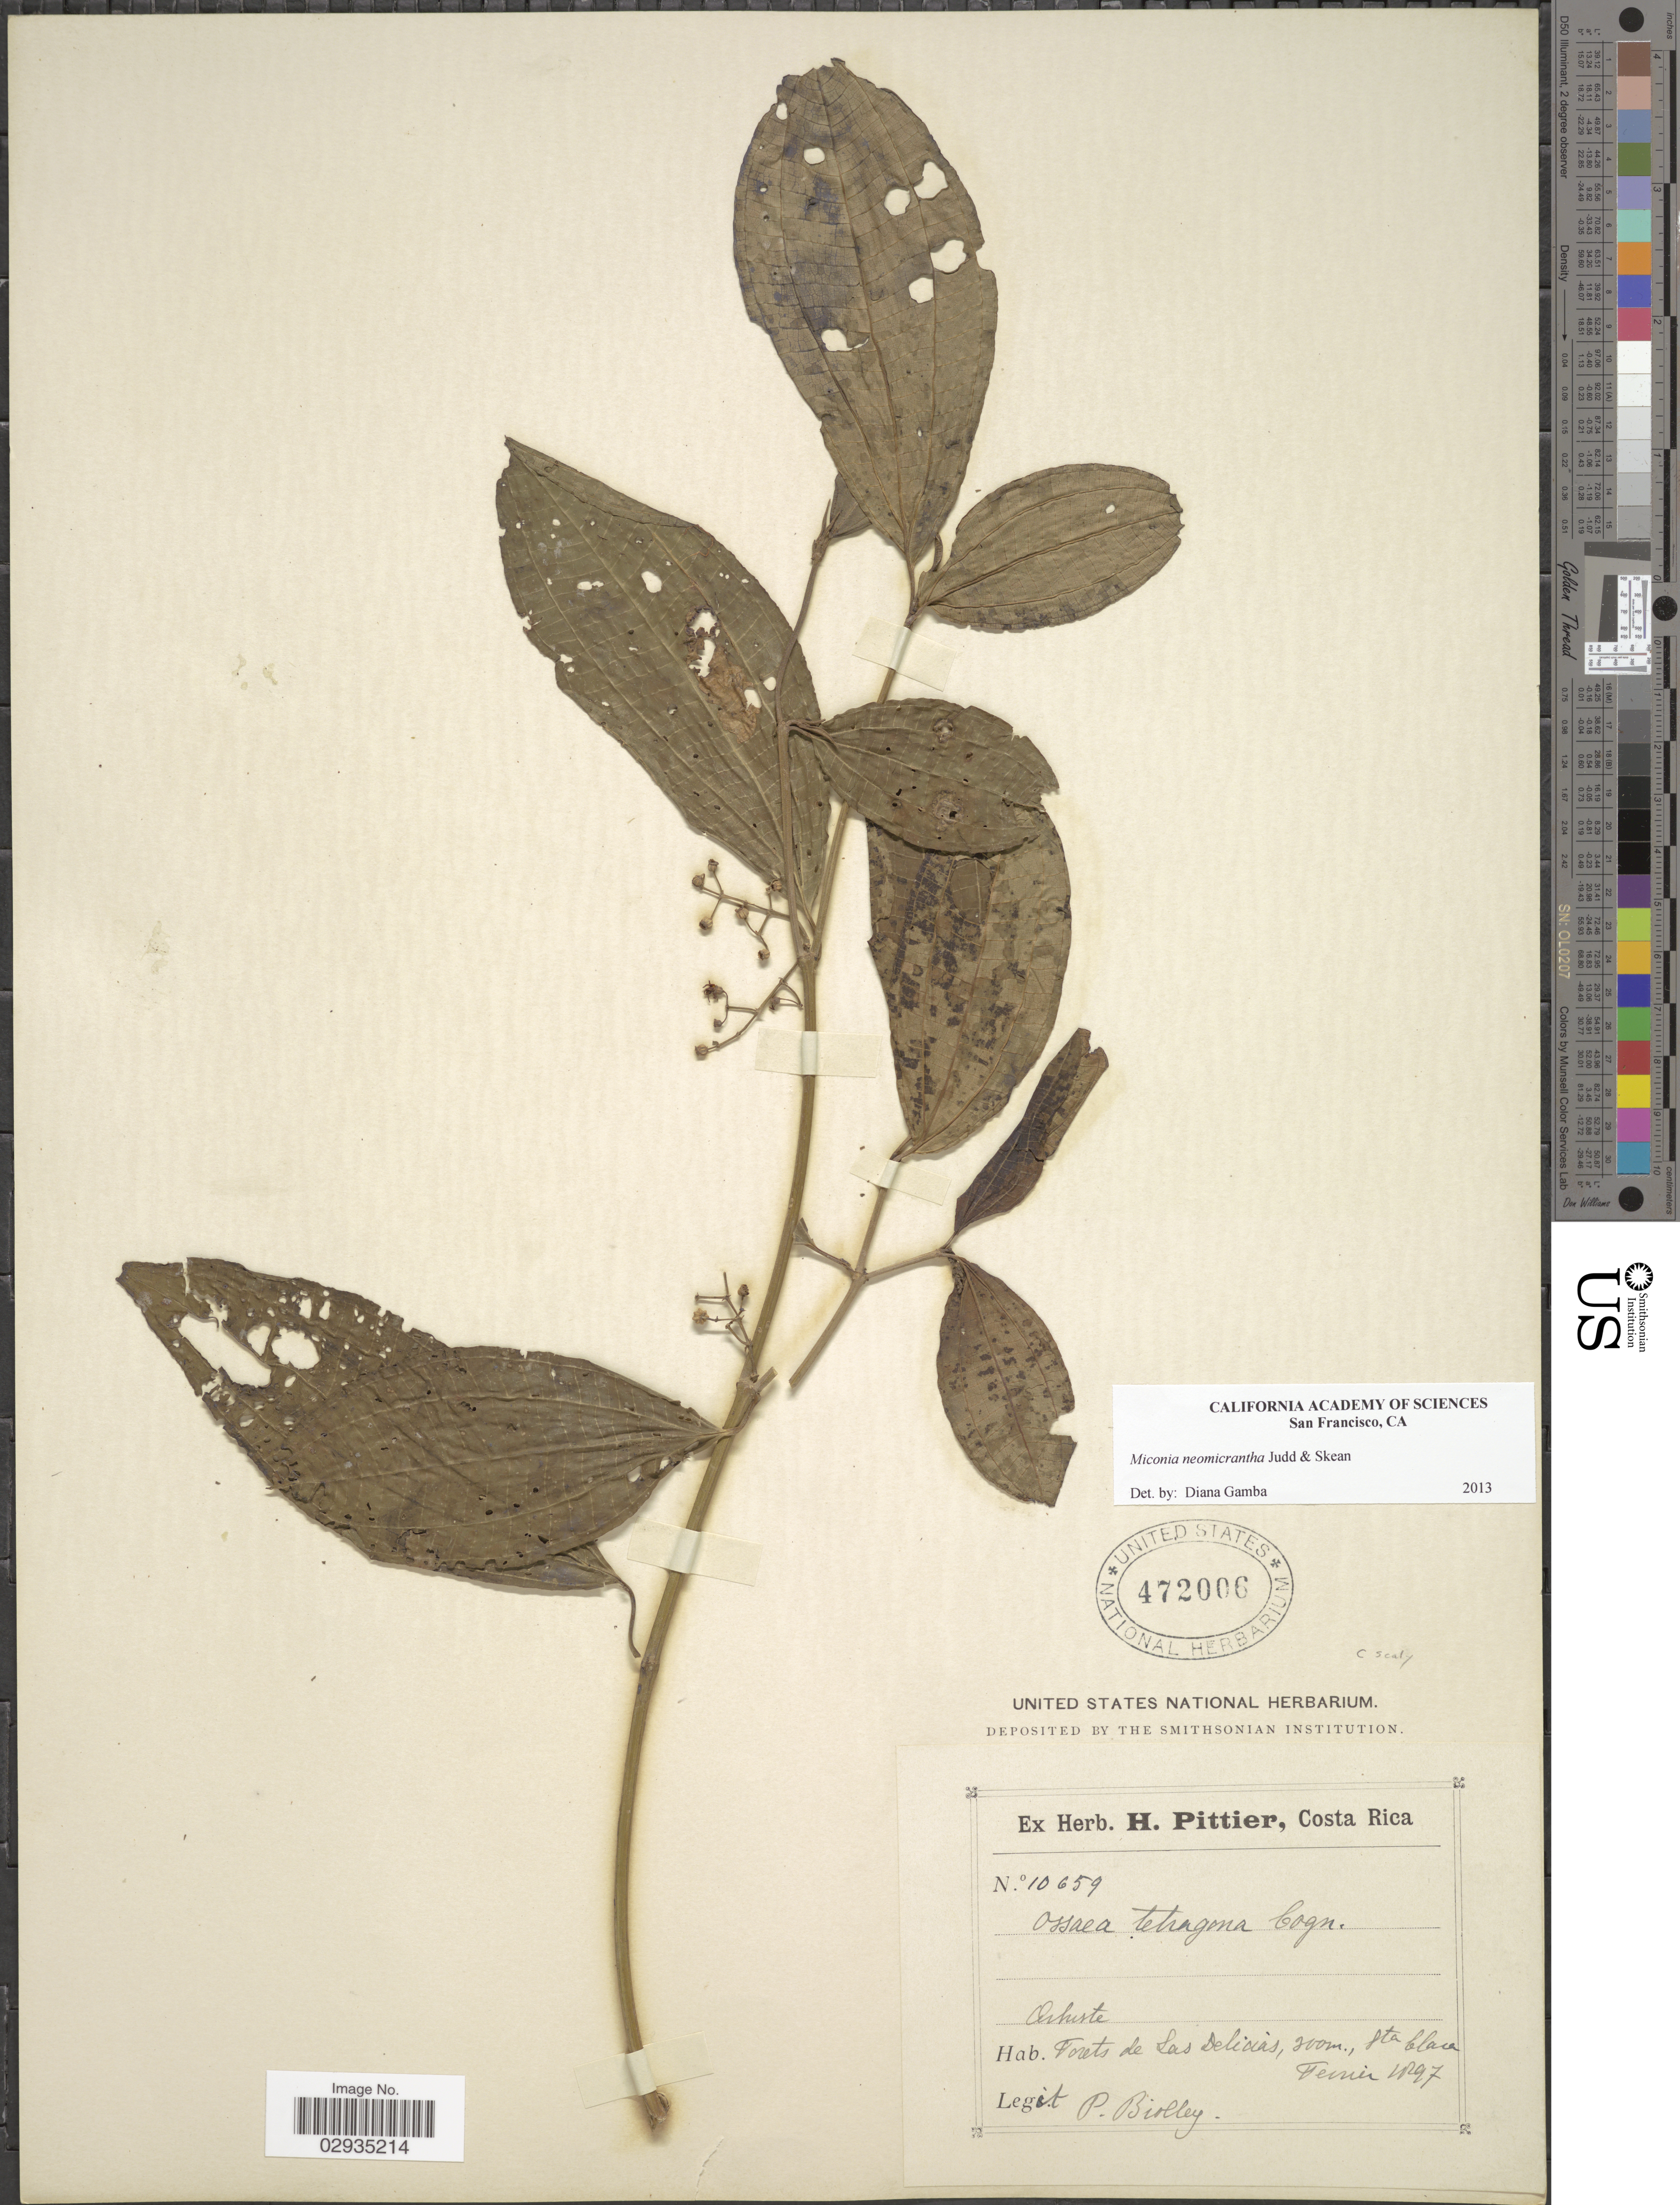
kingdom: Plantae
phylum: Tracheophyta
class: Magnoliopsida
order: Myrtales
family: Melastomataceae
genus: Miconia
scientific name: Miconia neomicrantha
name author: Judd & Skean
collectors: P. Biolley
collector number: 10659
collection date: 1897-02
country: Costa Rica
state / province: Alajuela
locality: Forets de Las Delicias, Sta Clara.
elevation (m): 300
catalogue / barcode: US 472006